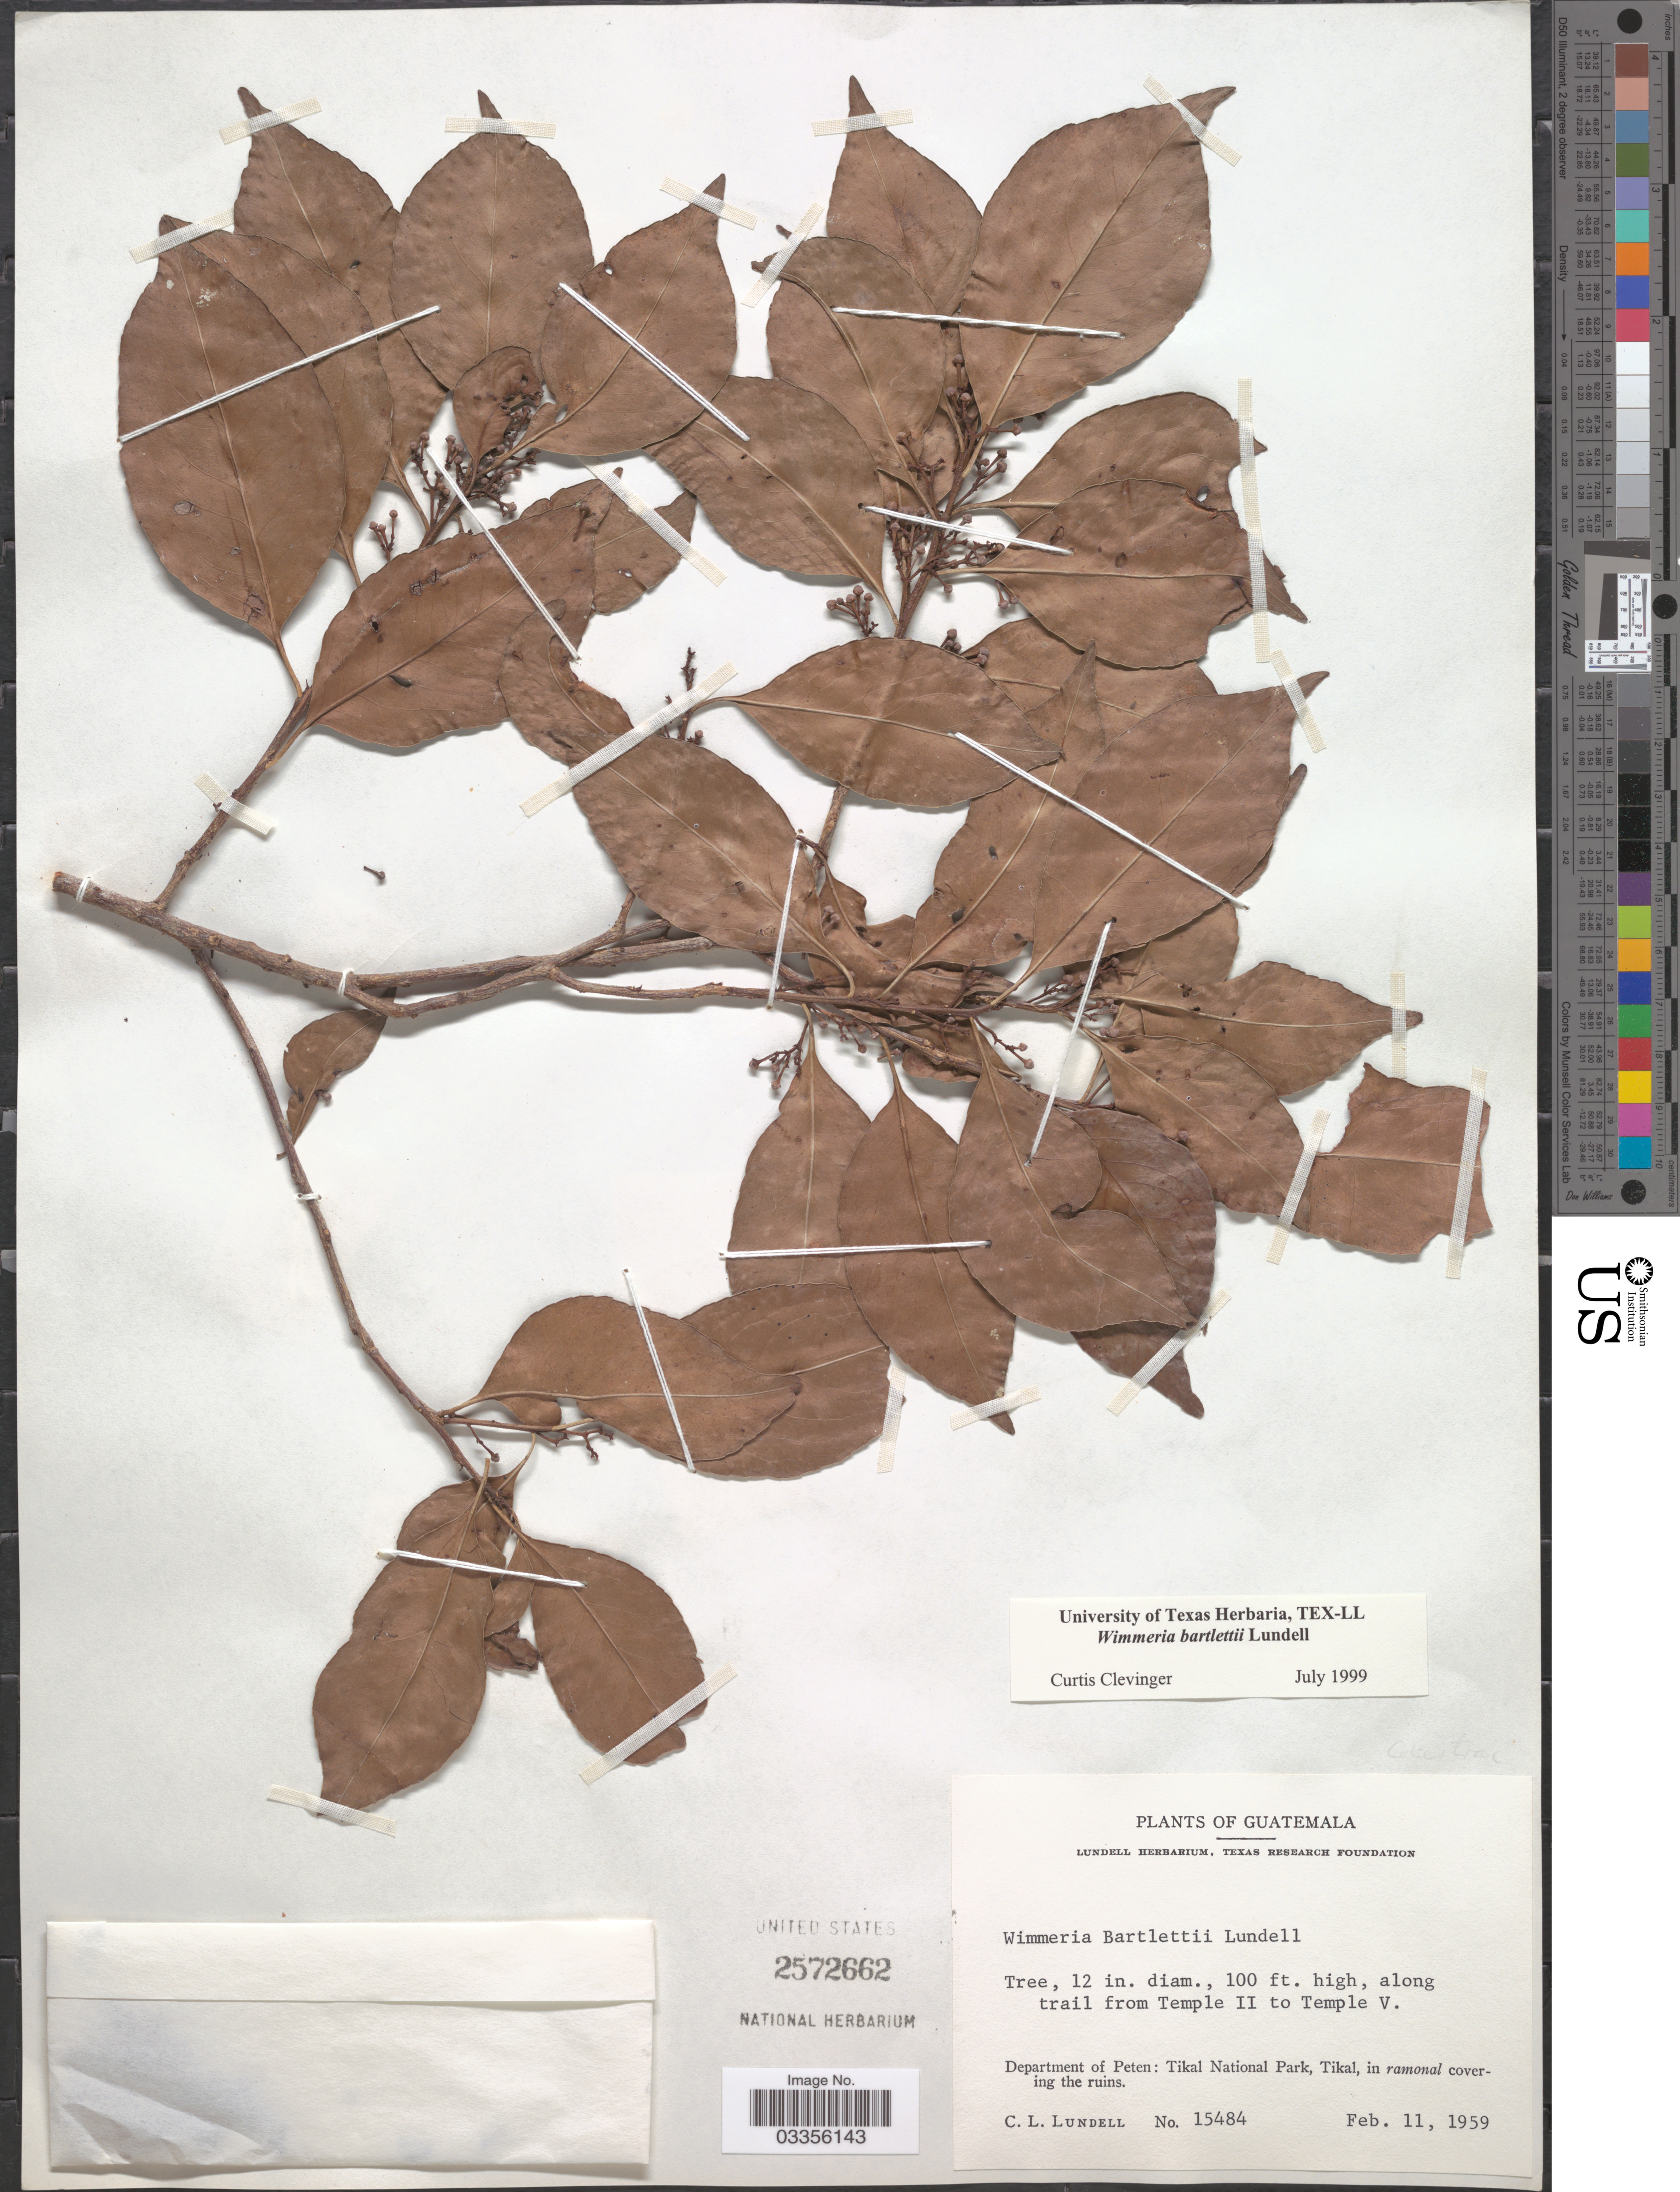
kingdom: Plantae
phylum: Tracheophyta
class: Magnoliopsida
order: Celastrales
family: Celastraceae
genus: Wimmeria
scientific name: Wimmeria bartlettii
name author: Lundell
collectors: C. L. Lundell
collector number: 15484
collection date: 1959-02-11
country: Guatemala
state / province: El Petén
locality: Along trail from Temple II to Temple V. Department of Peten: Tikal National Park, Tikal, in ramonal covering the ruins.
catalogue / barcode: US 2572662